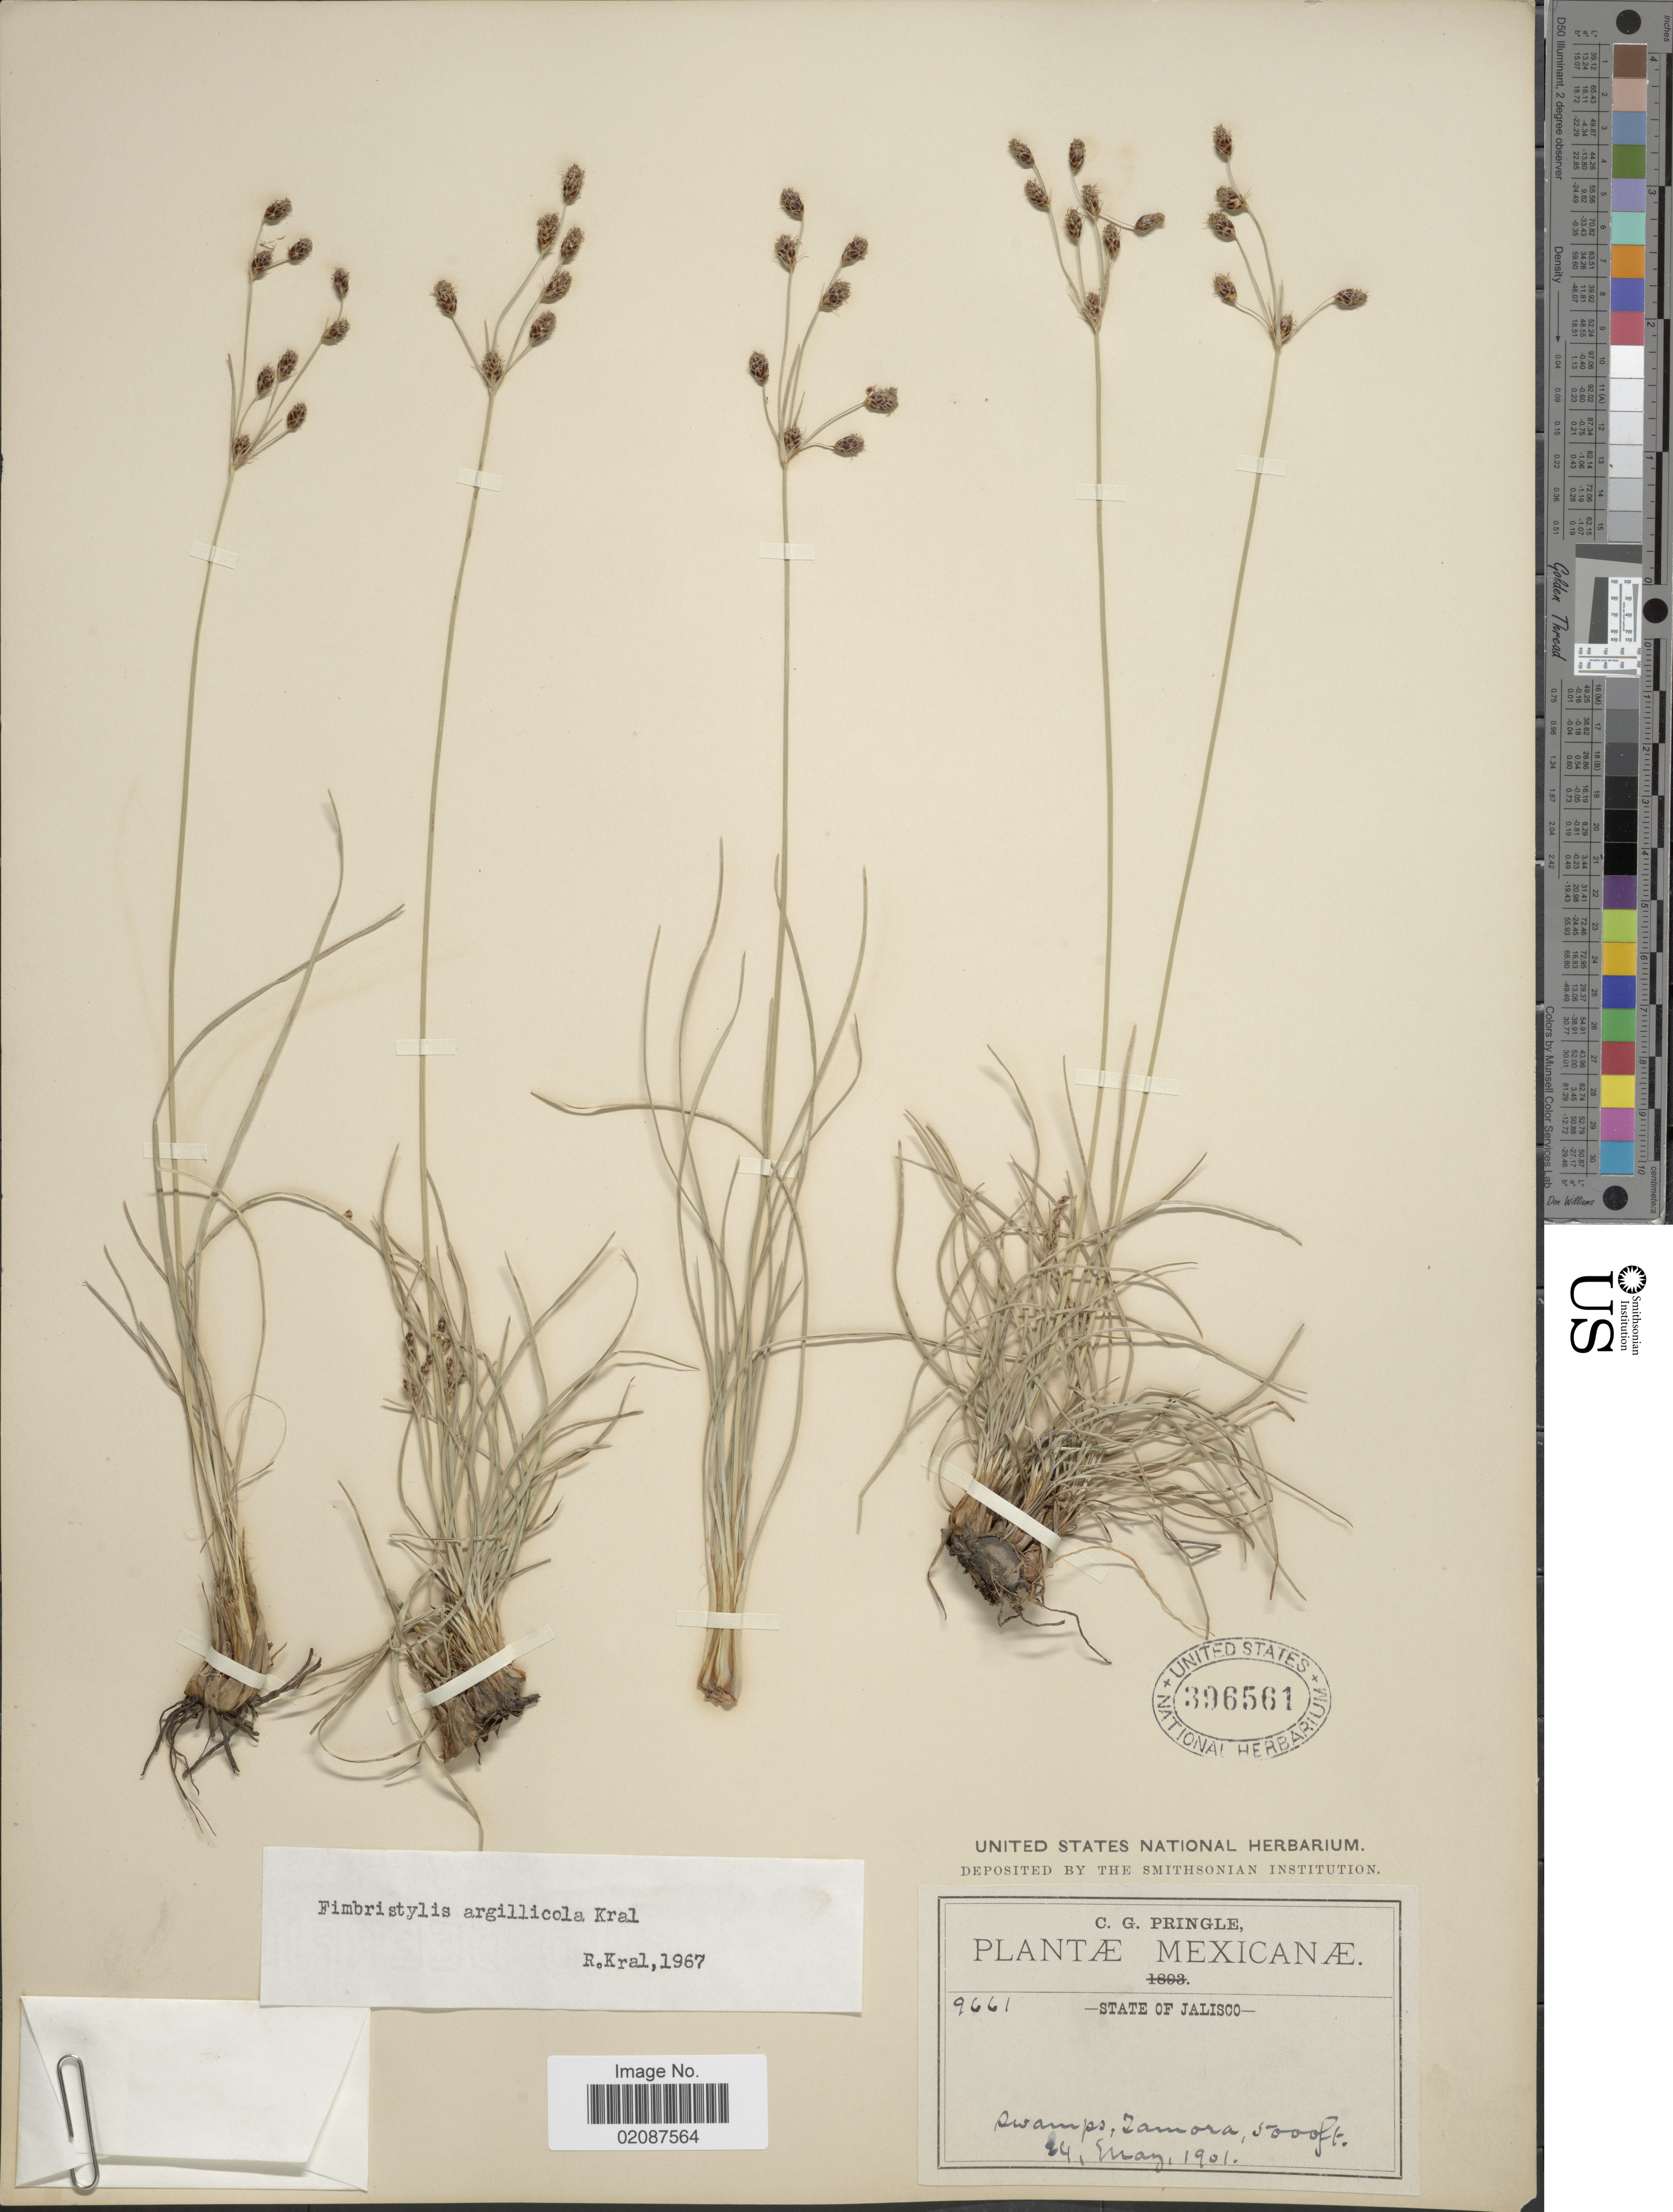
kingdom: Plantae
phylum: Tracheophyta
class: Liliopsida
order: Poales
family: Cyperaceae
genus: Fimbristylis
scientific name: Fimbristylis argillicola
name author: Kral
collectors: C. G. Pringle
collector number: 9661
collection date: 1901-05-24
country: Mexico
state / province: Jalisco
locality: State of Jalisco, Swamps, Zamora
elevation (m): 1524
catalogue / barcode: US 396561